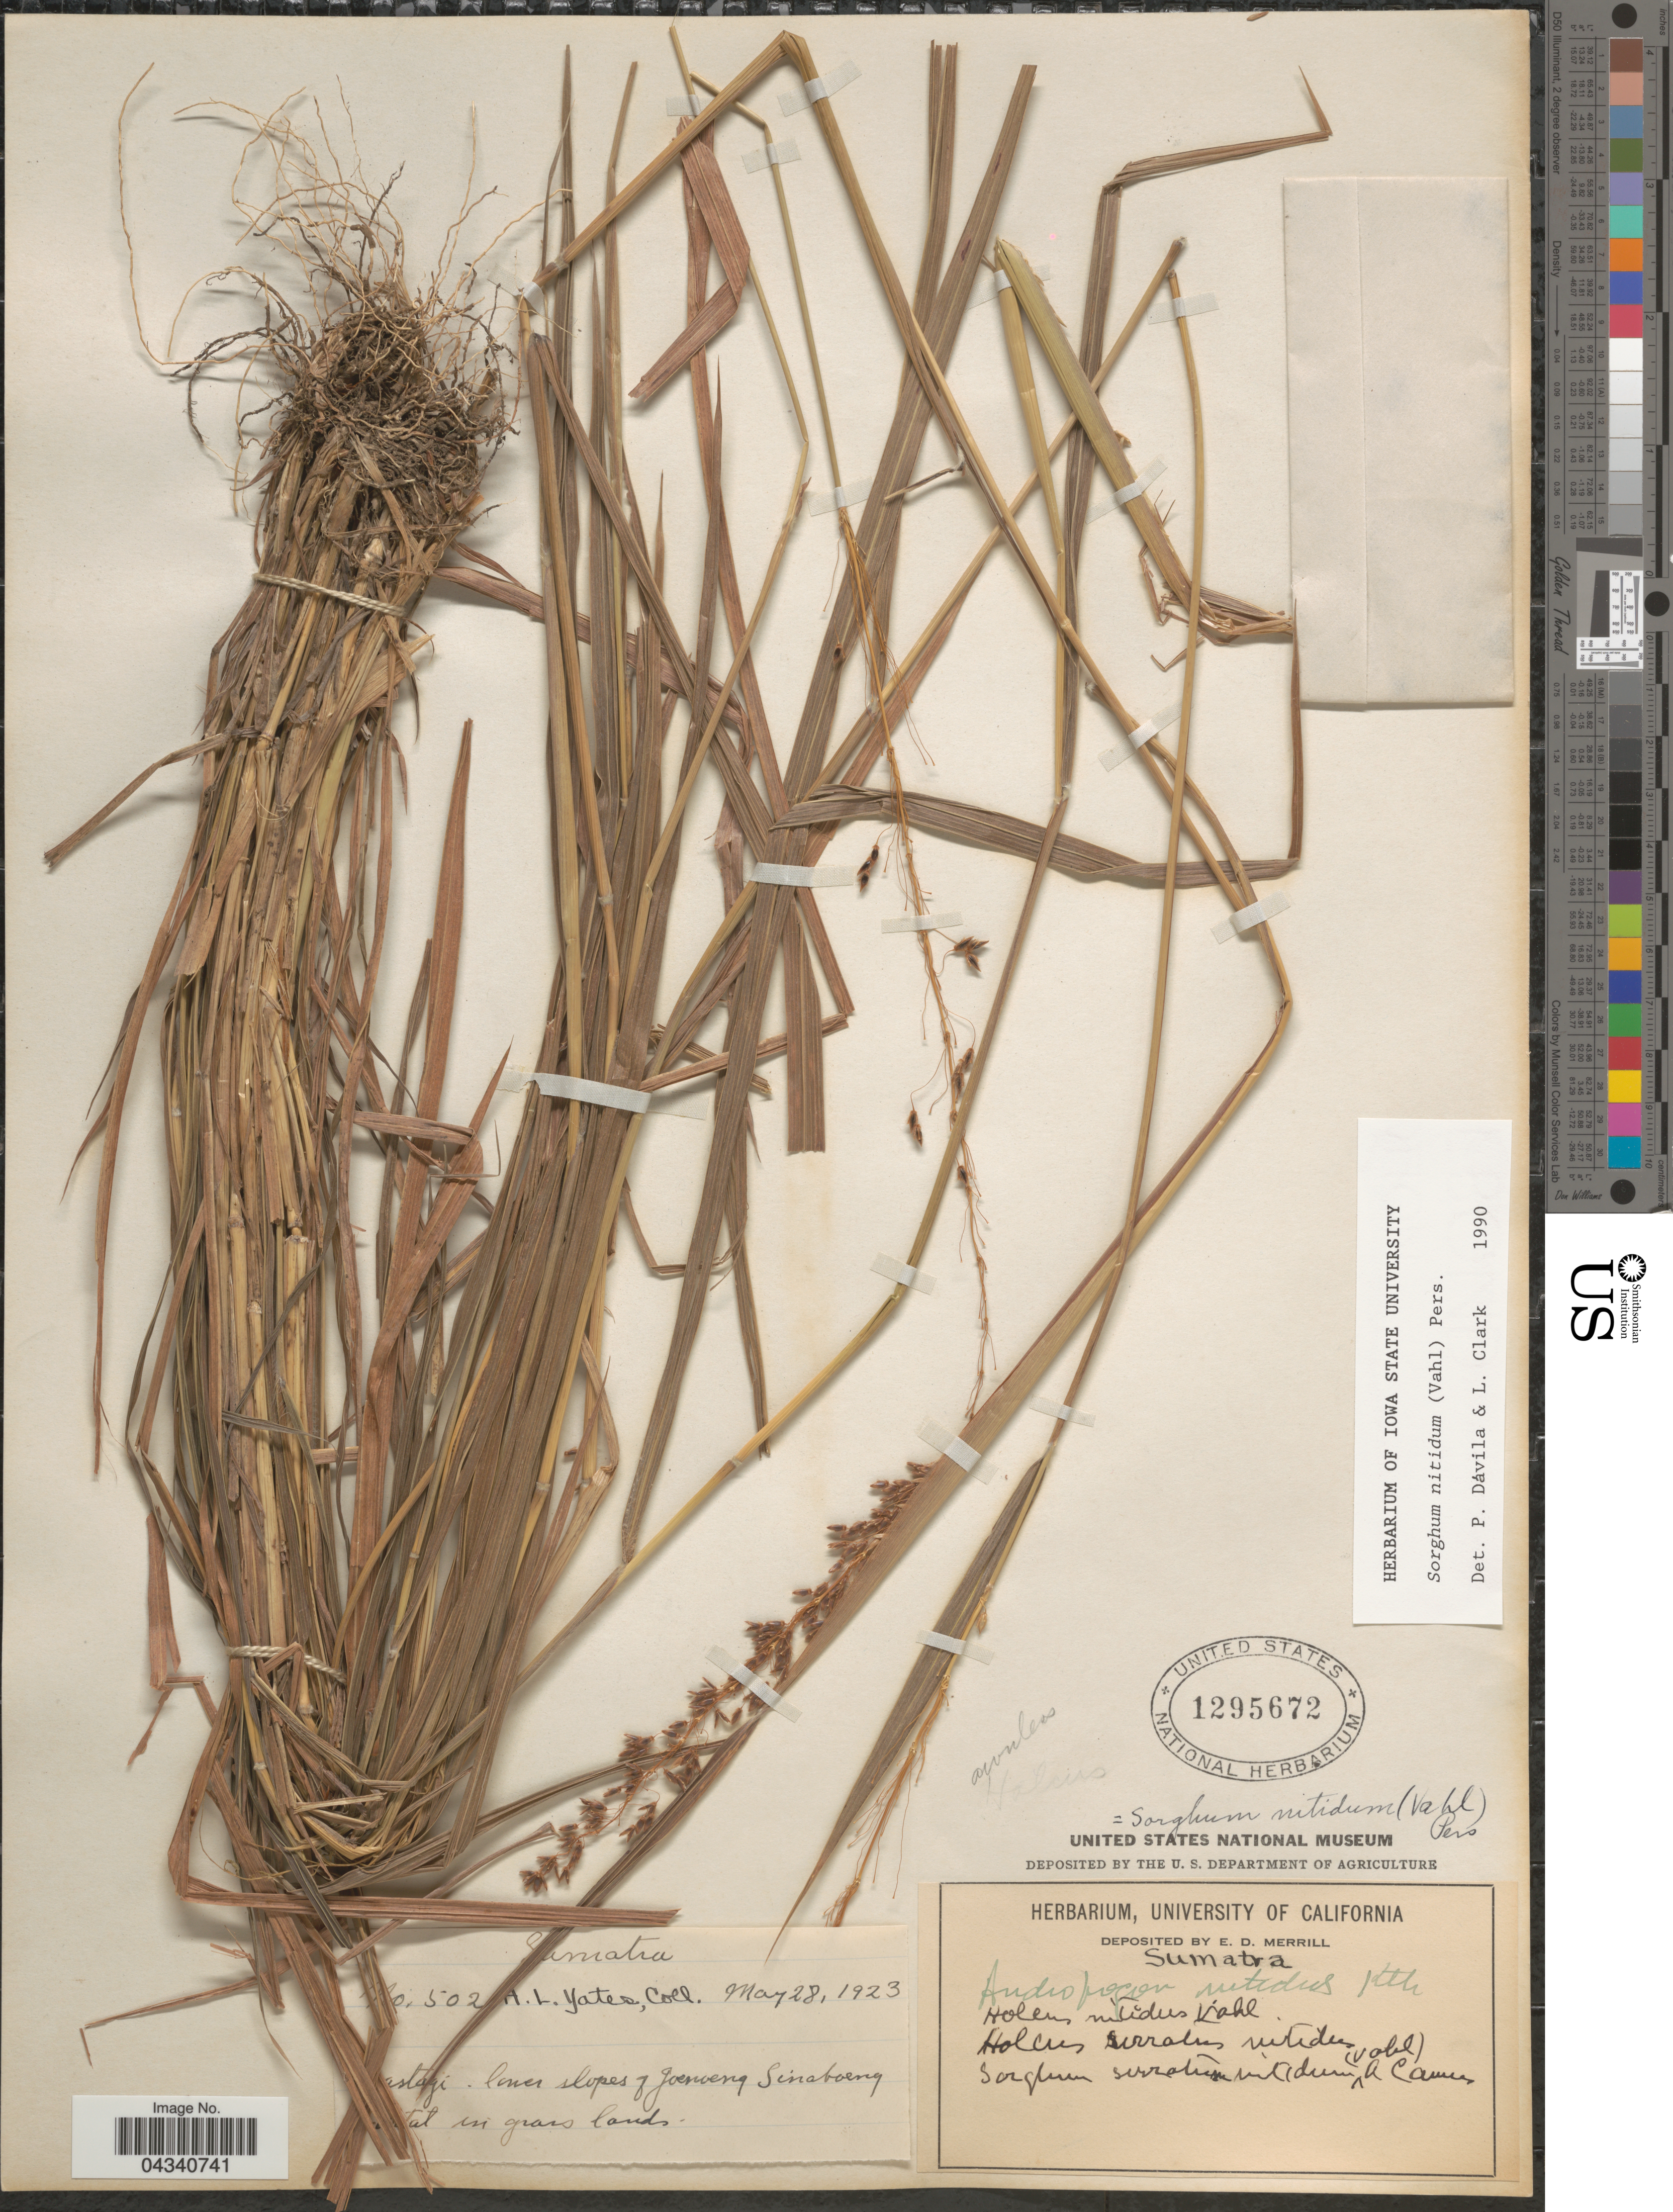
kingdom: Plantae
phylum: Tracheophyta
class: Liliopsida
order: Poales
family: Poaceae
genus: Sorghum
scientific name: Sorghum nitidum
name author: (Vahl) Pers.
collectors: H. Yates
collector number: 502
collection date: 1923-05-28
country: Indonesia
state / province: Sumatra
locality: [illegible text] lower slopes of Goenoeng Sinaboeng.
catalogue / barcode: US 1295672